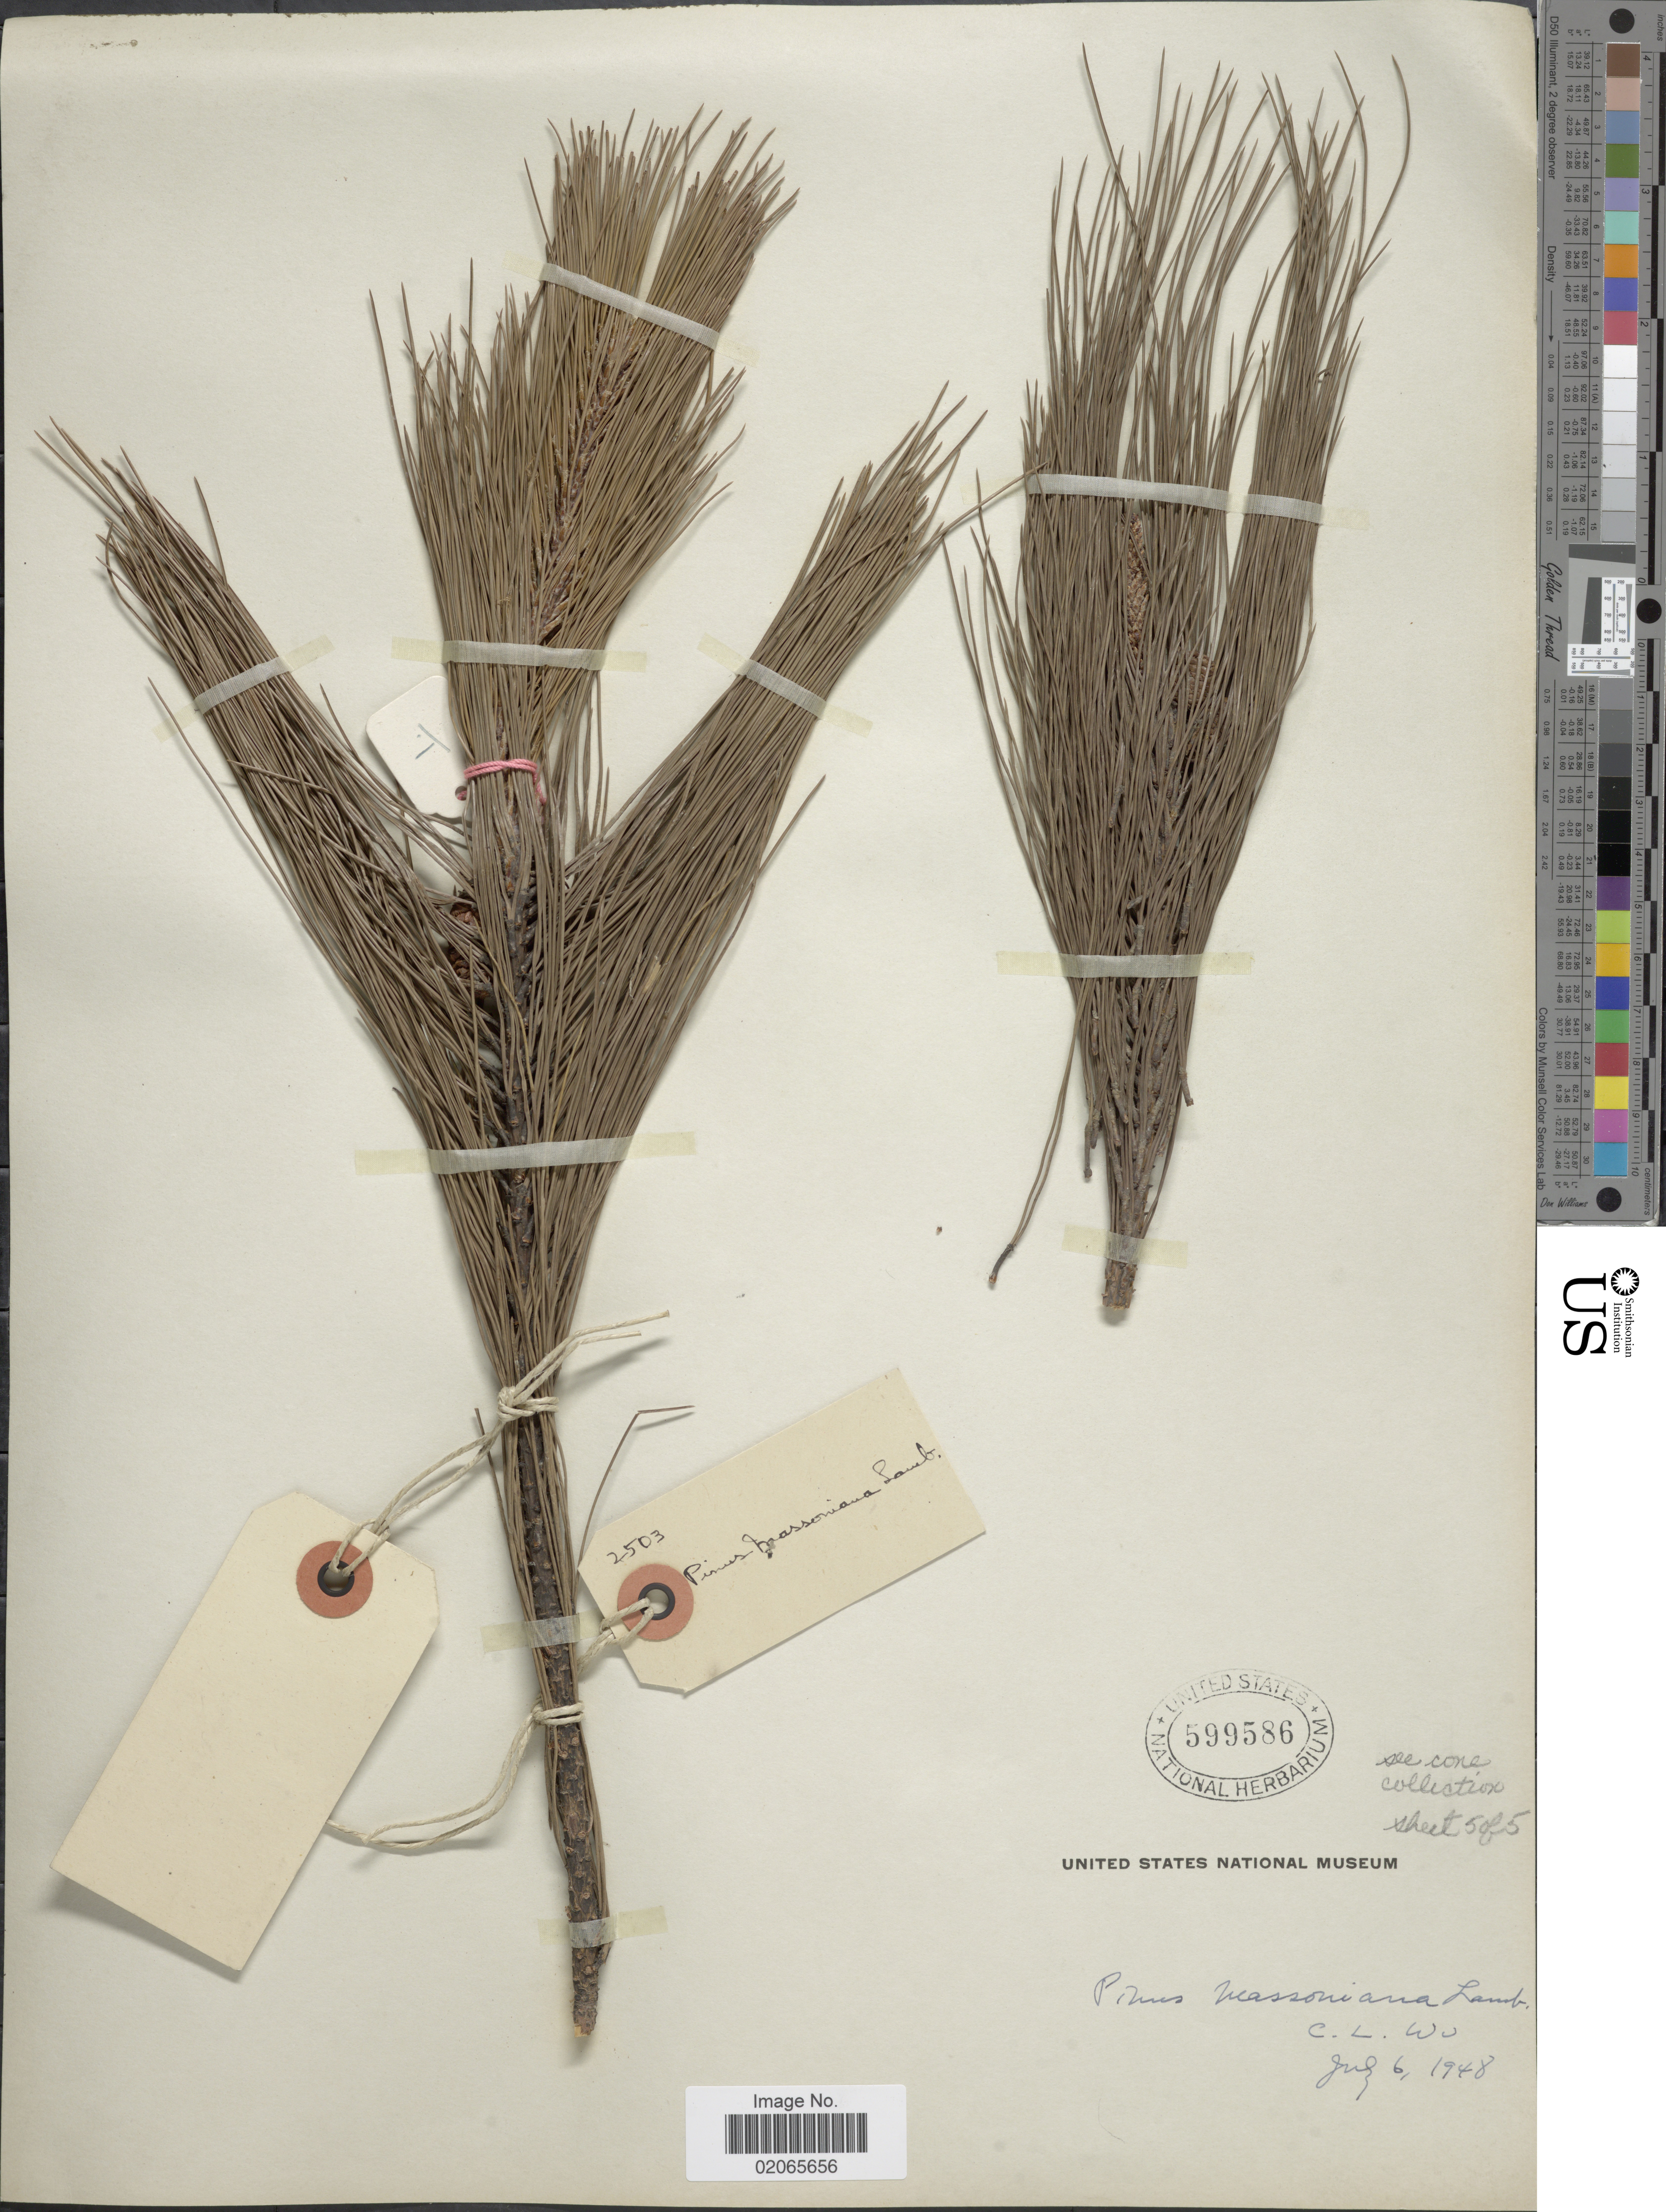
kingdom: Plantae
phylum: Tracheophyta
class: Pinopsida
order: Pinales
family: Pinaceae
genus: Pinus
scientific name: Pinus massoniana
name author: D. Don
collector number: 2503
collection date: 1948-07-06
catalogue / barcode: US 599586